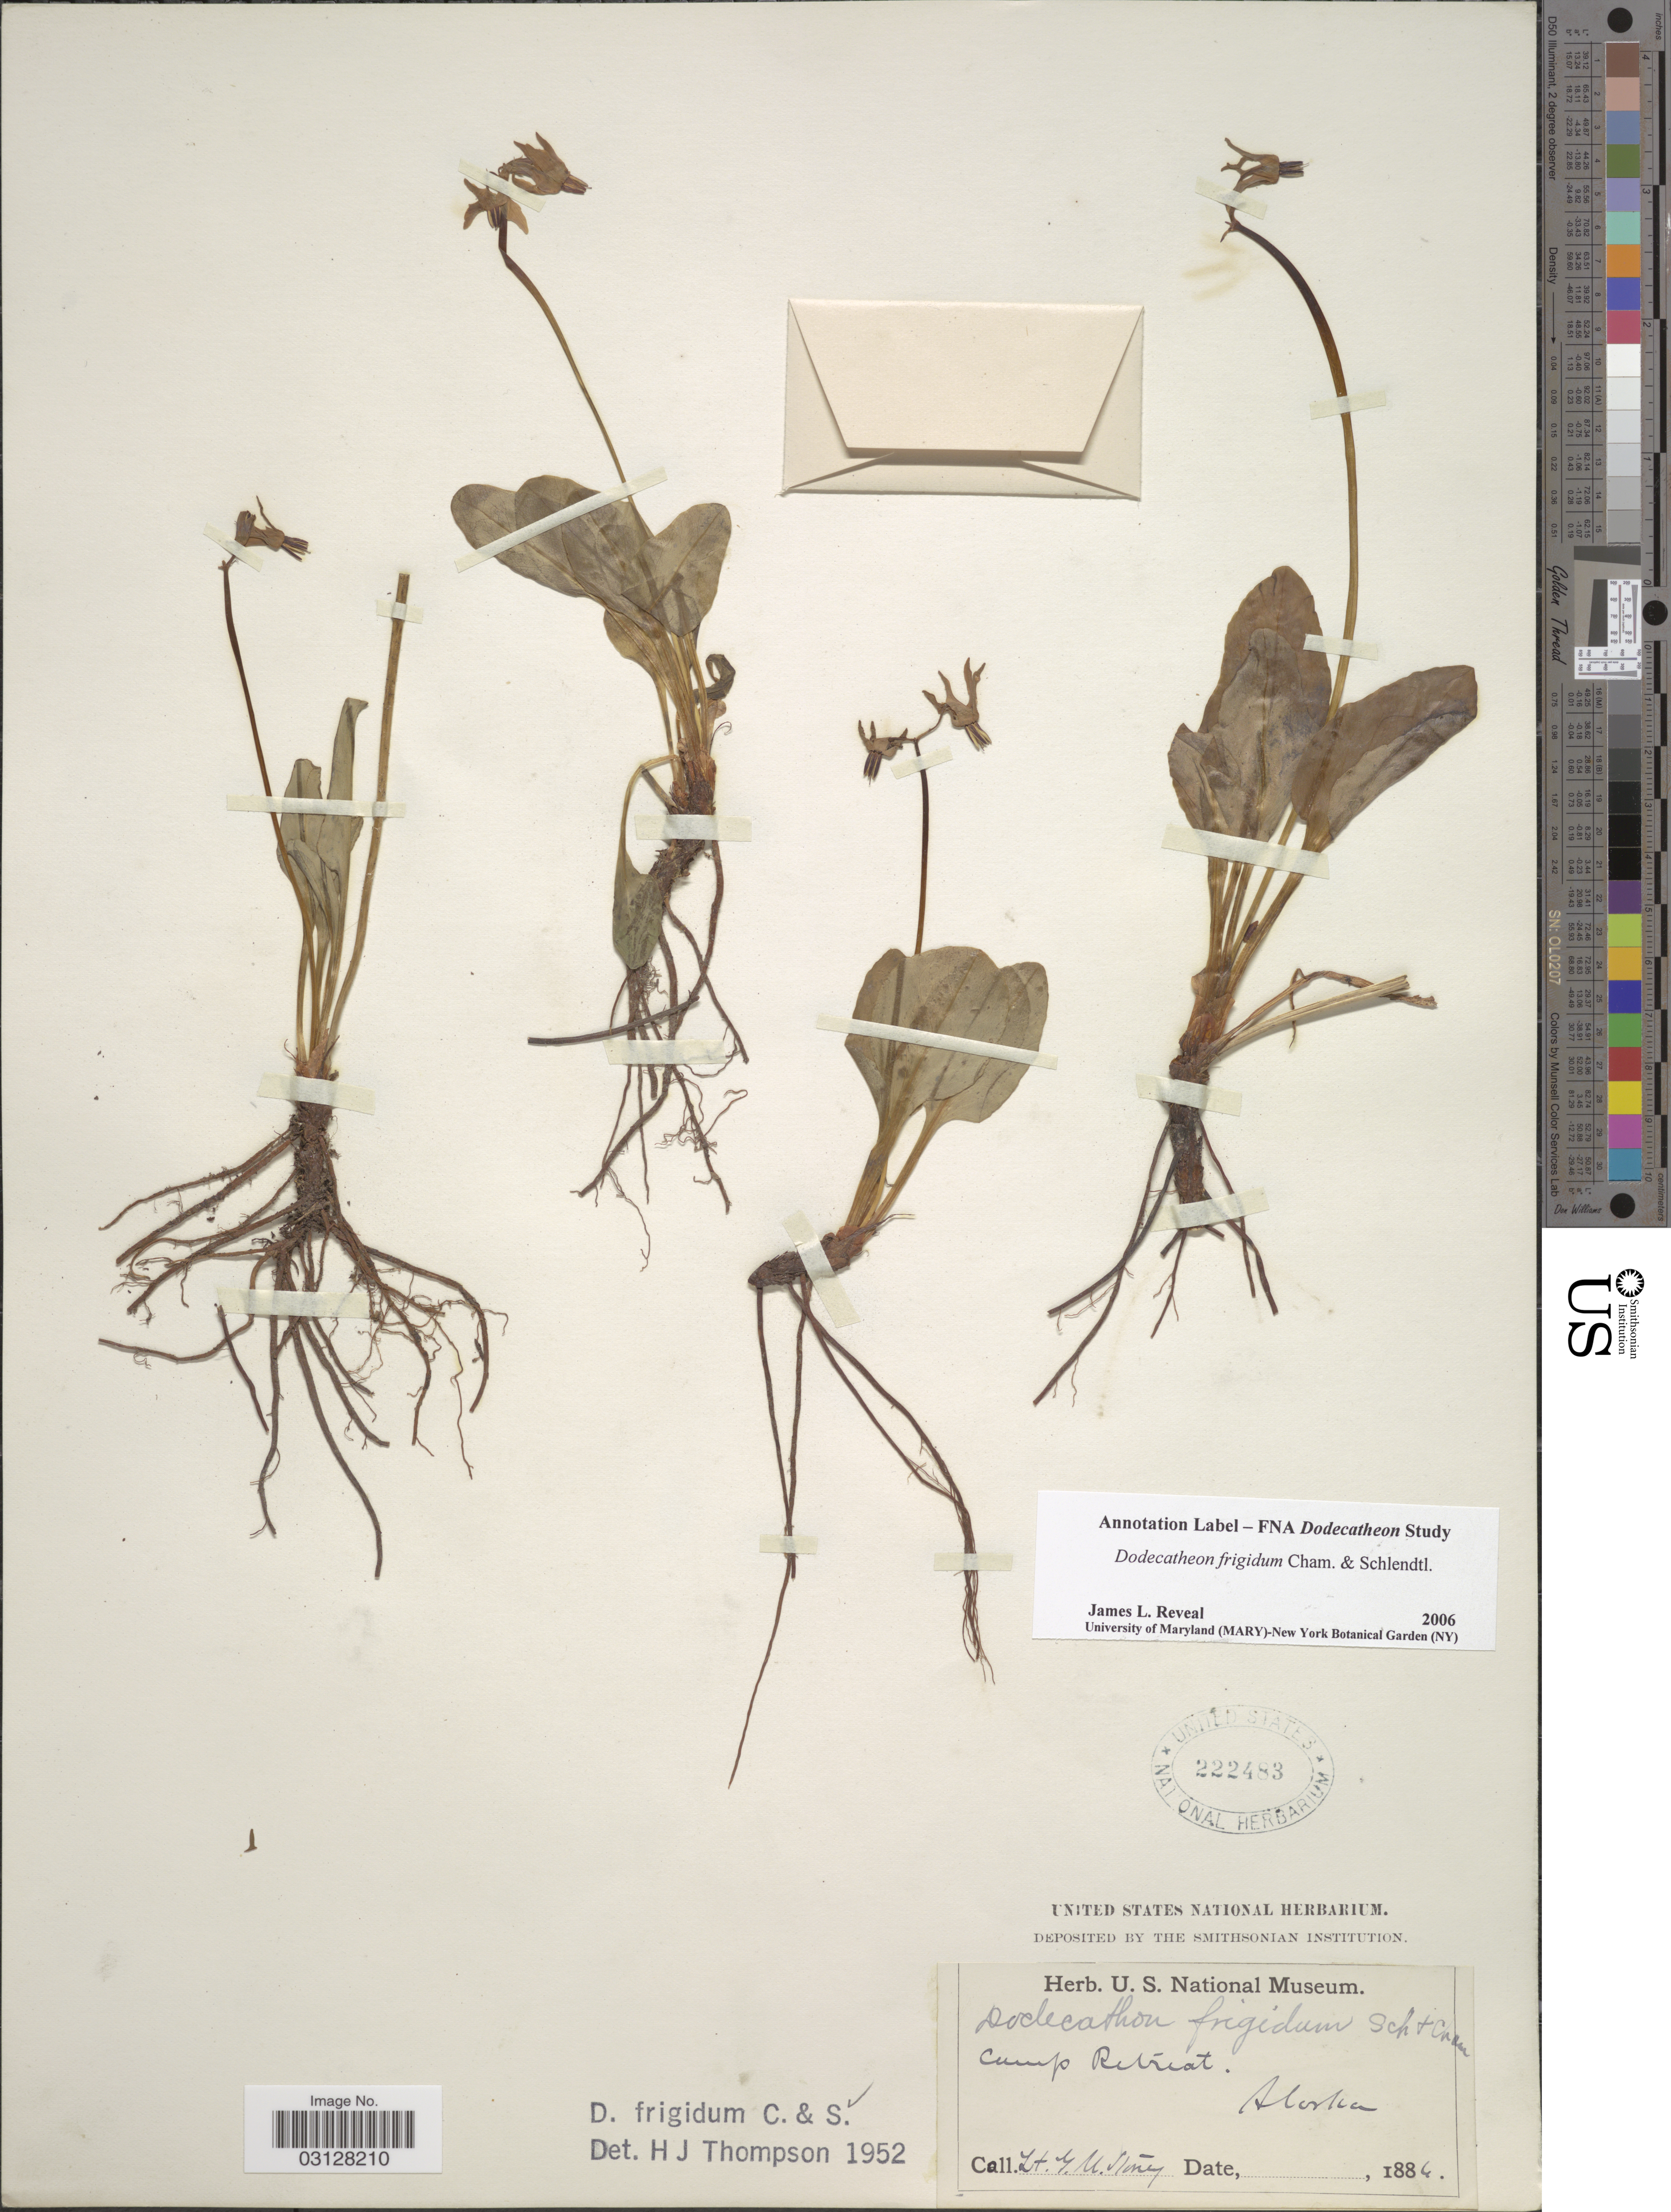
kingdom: Plantae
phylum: Tracheophyta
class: Magnoliopsida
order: Ericales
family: Primulaceae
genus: Dodecatheon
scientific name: Dodecatheon frigidum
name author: Cham. & Schltdl.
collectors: G. Stoney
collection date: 1884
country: United States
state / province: Alaska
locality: Camp Retreat.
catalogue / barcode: US 222483